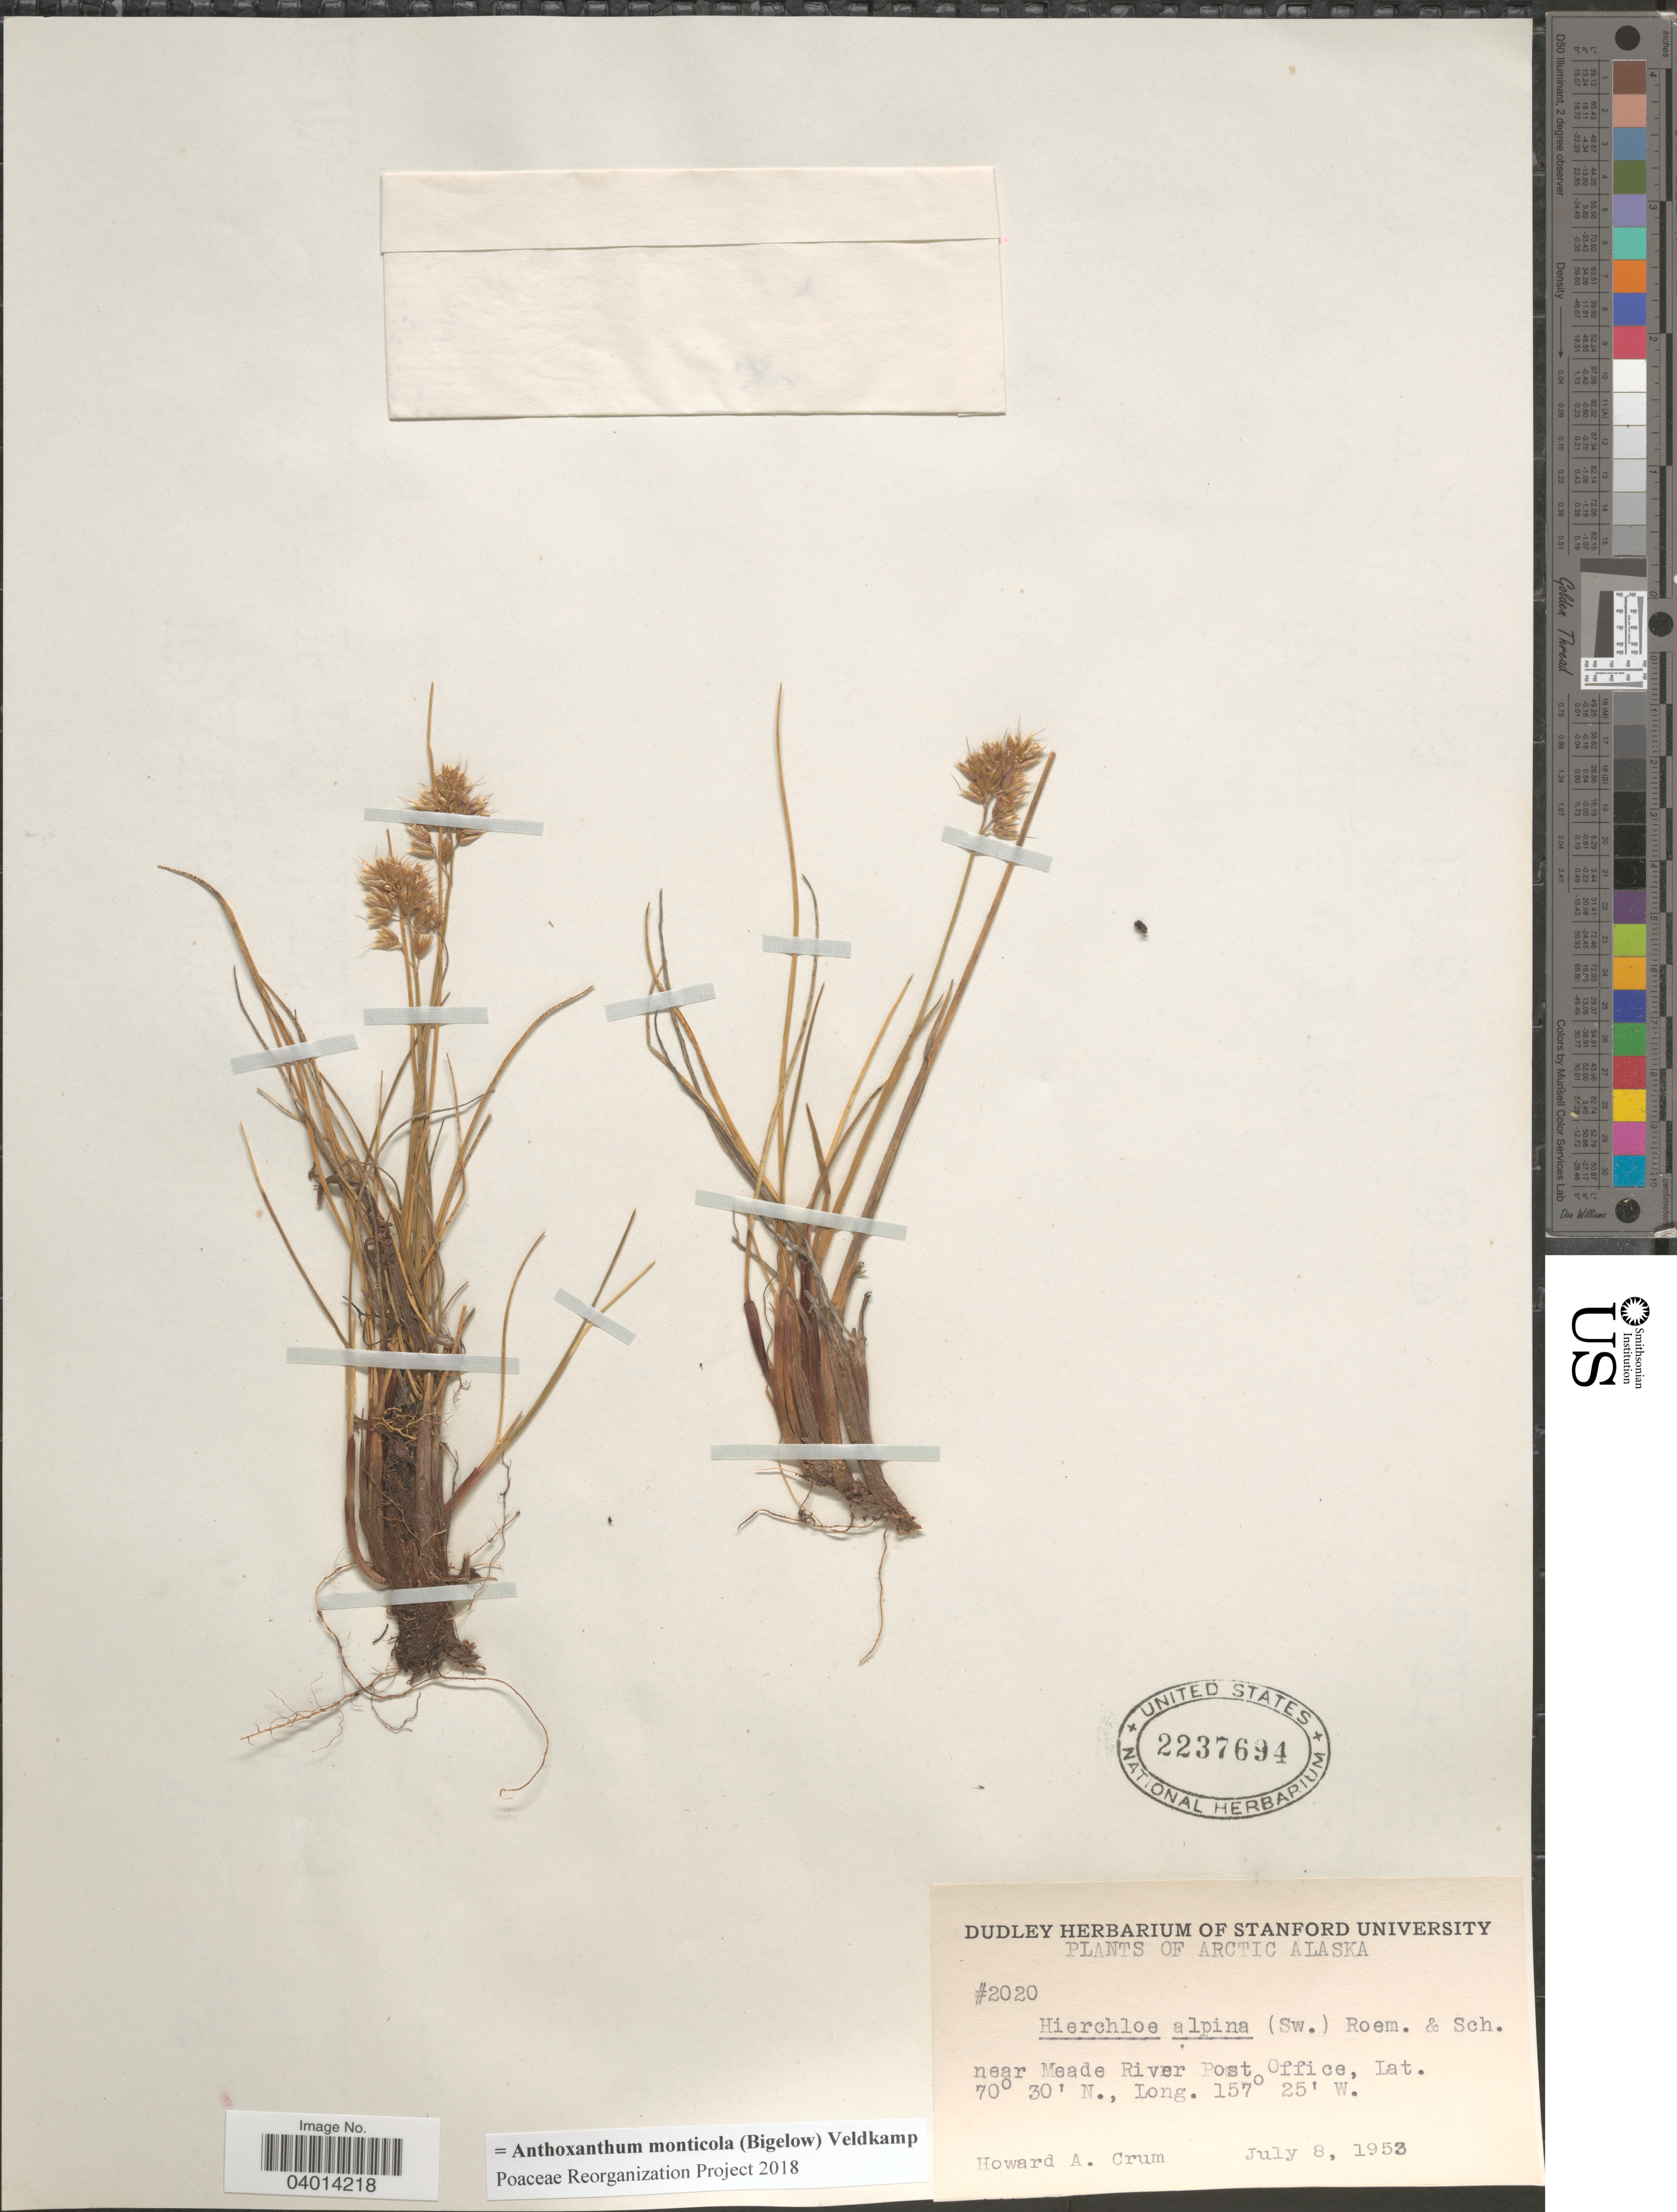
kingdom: Plantae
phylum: Tracheophyta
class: Liliopsida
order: Poales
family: Poaceae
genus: Anthoxanthum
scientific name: Anthoxanthum monticola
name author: (Bigelow) Veldkamp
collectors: H. A. Crum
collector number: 2020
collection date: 1953-07-08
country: United States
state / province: Alaska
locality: Arctic Alaska. Near Meade River Post Office.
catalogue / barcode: US 2237694